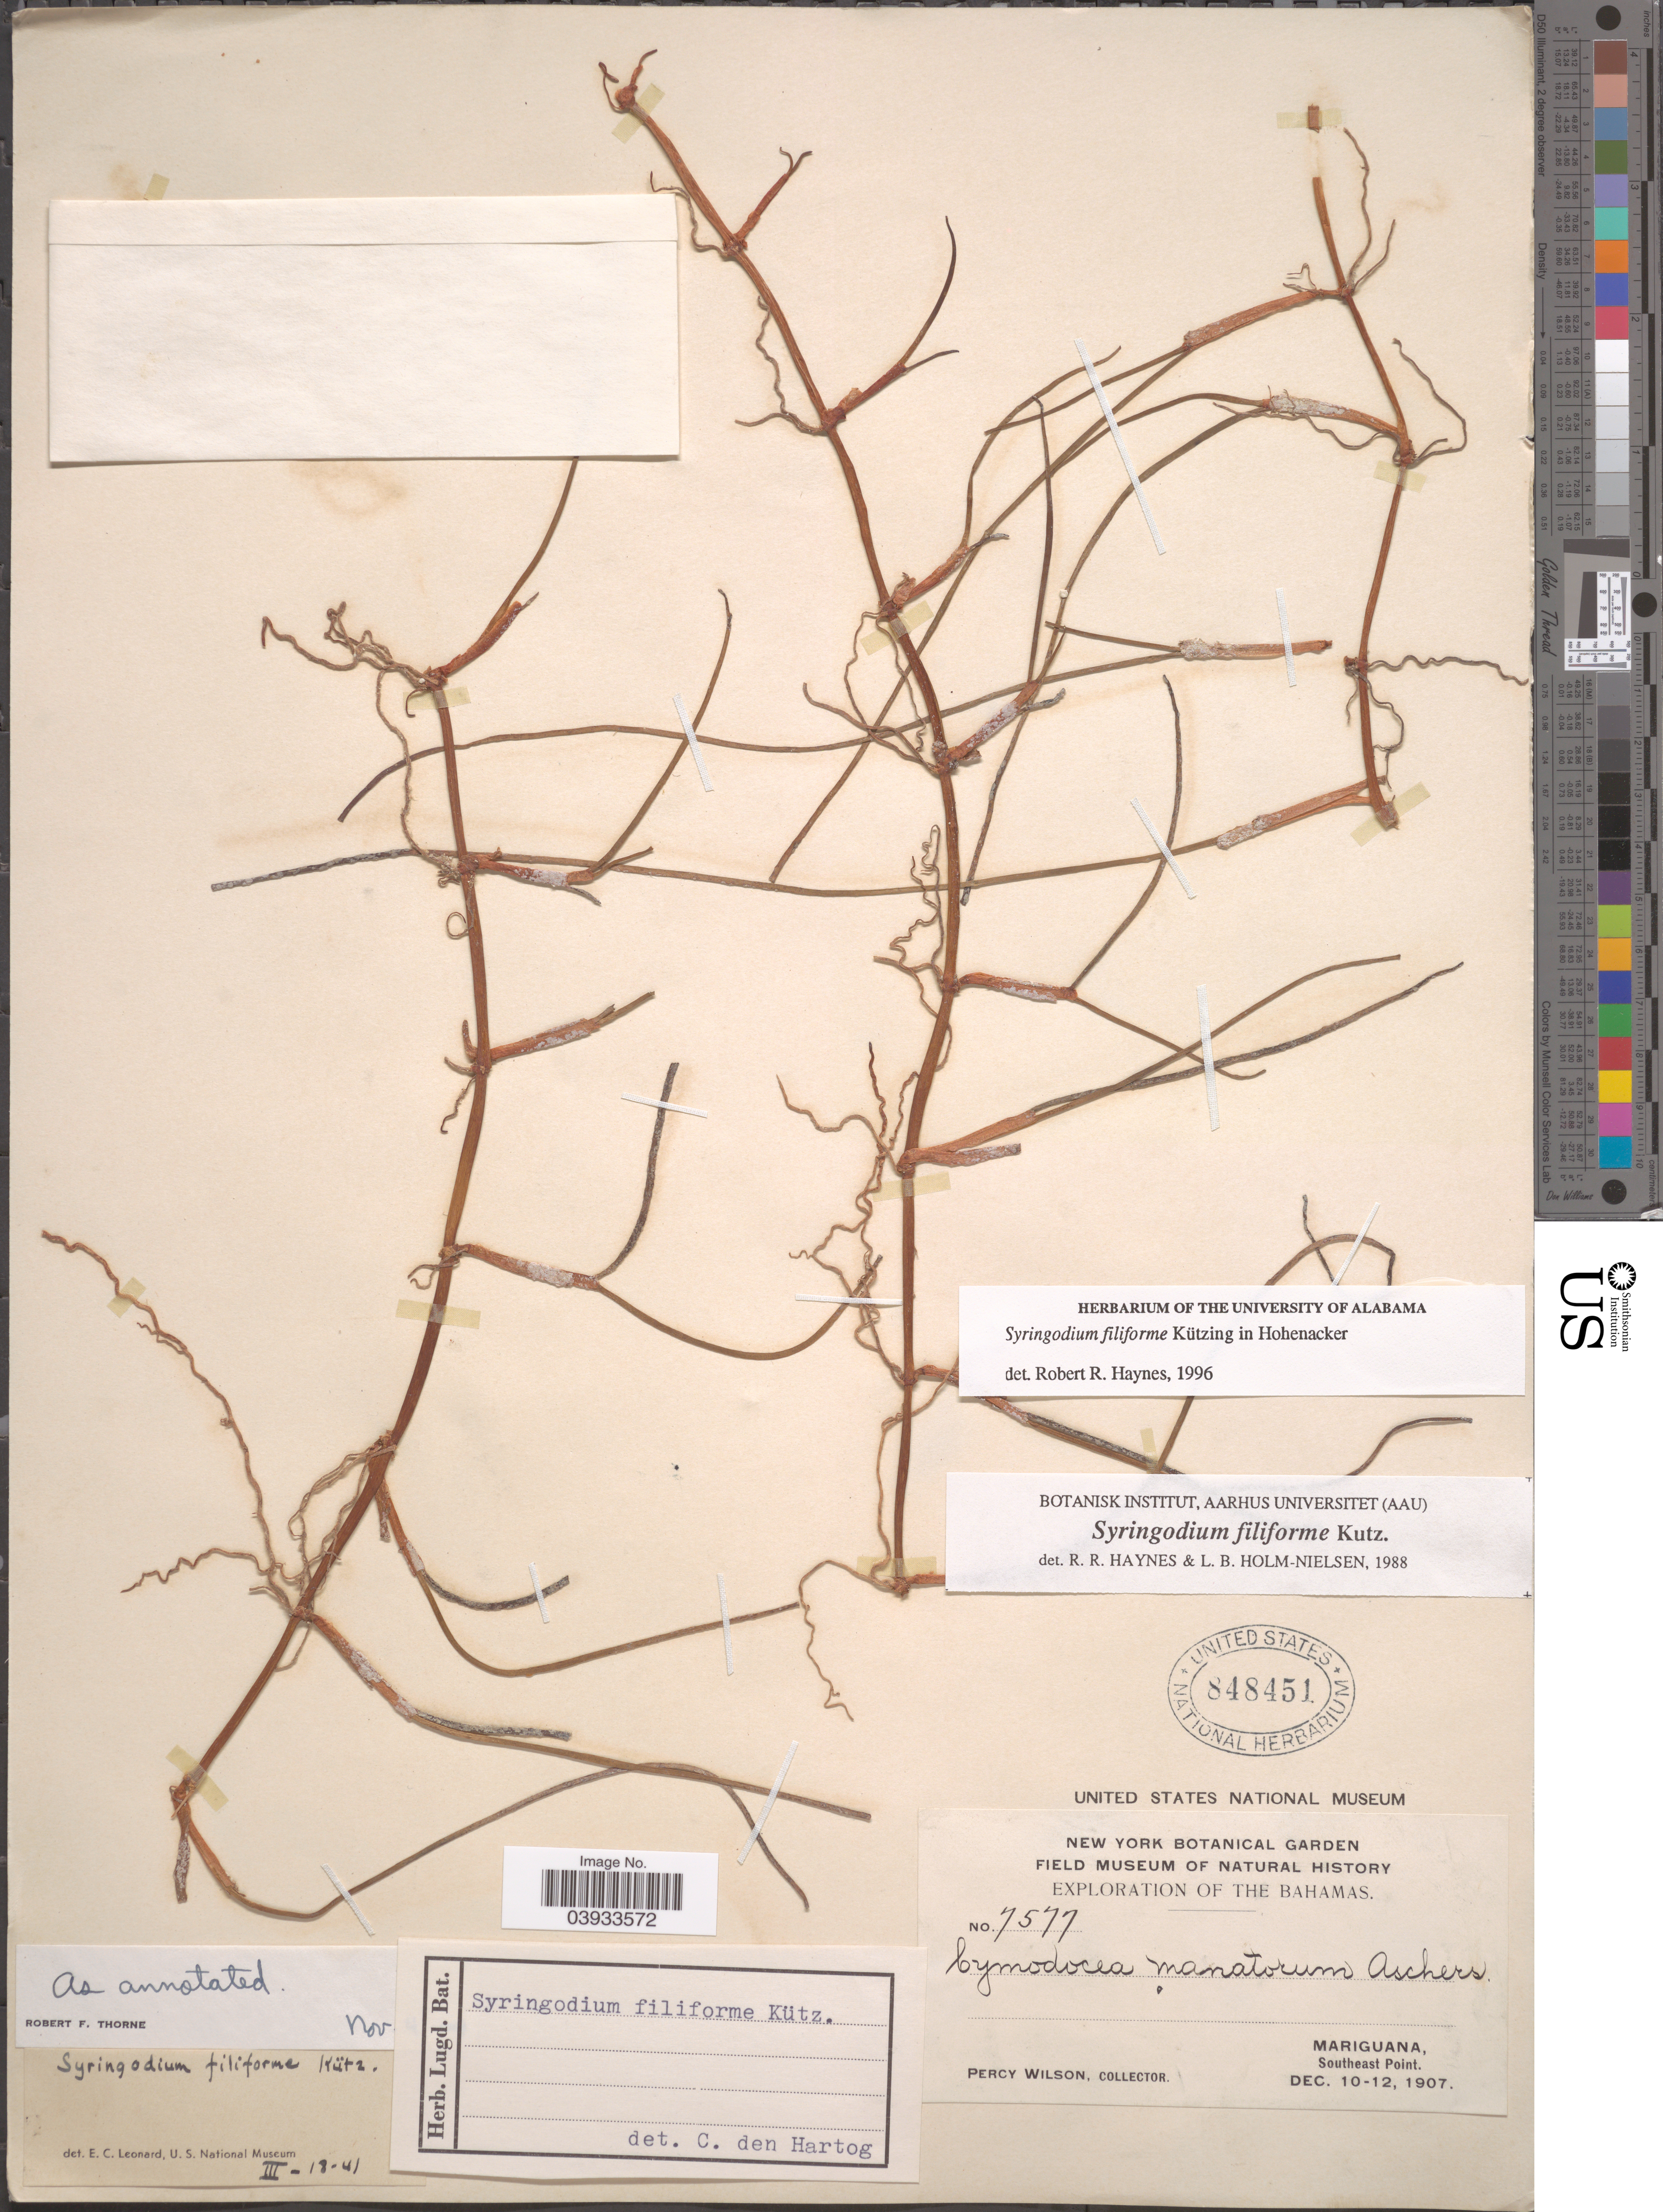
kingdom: Plantae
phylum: Tracheophyta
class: Liliopsida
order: Alismatales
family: Cymodoceaceae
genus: Syringodium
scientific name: Syringodium filiforme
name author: Kütz.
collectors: P. Wilson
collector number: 7577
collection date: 1907-12-10/1907-12-12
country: Bahamas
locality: The Bahamas. Mariguana, Southeast Point.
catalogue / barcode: US 848451